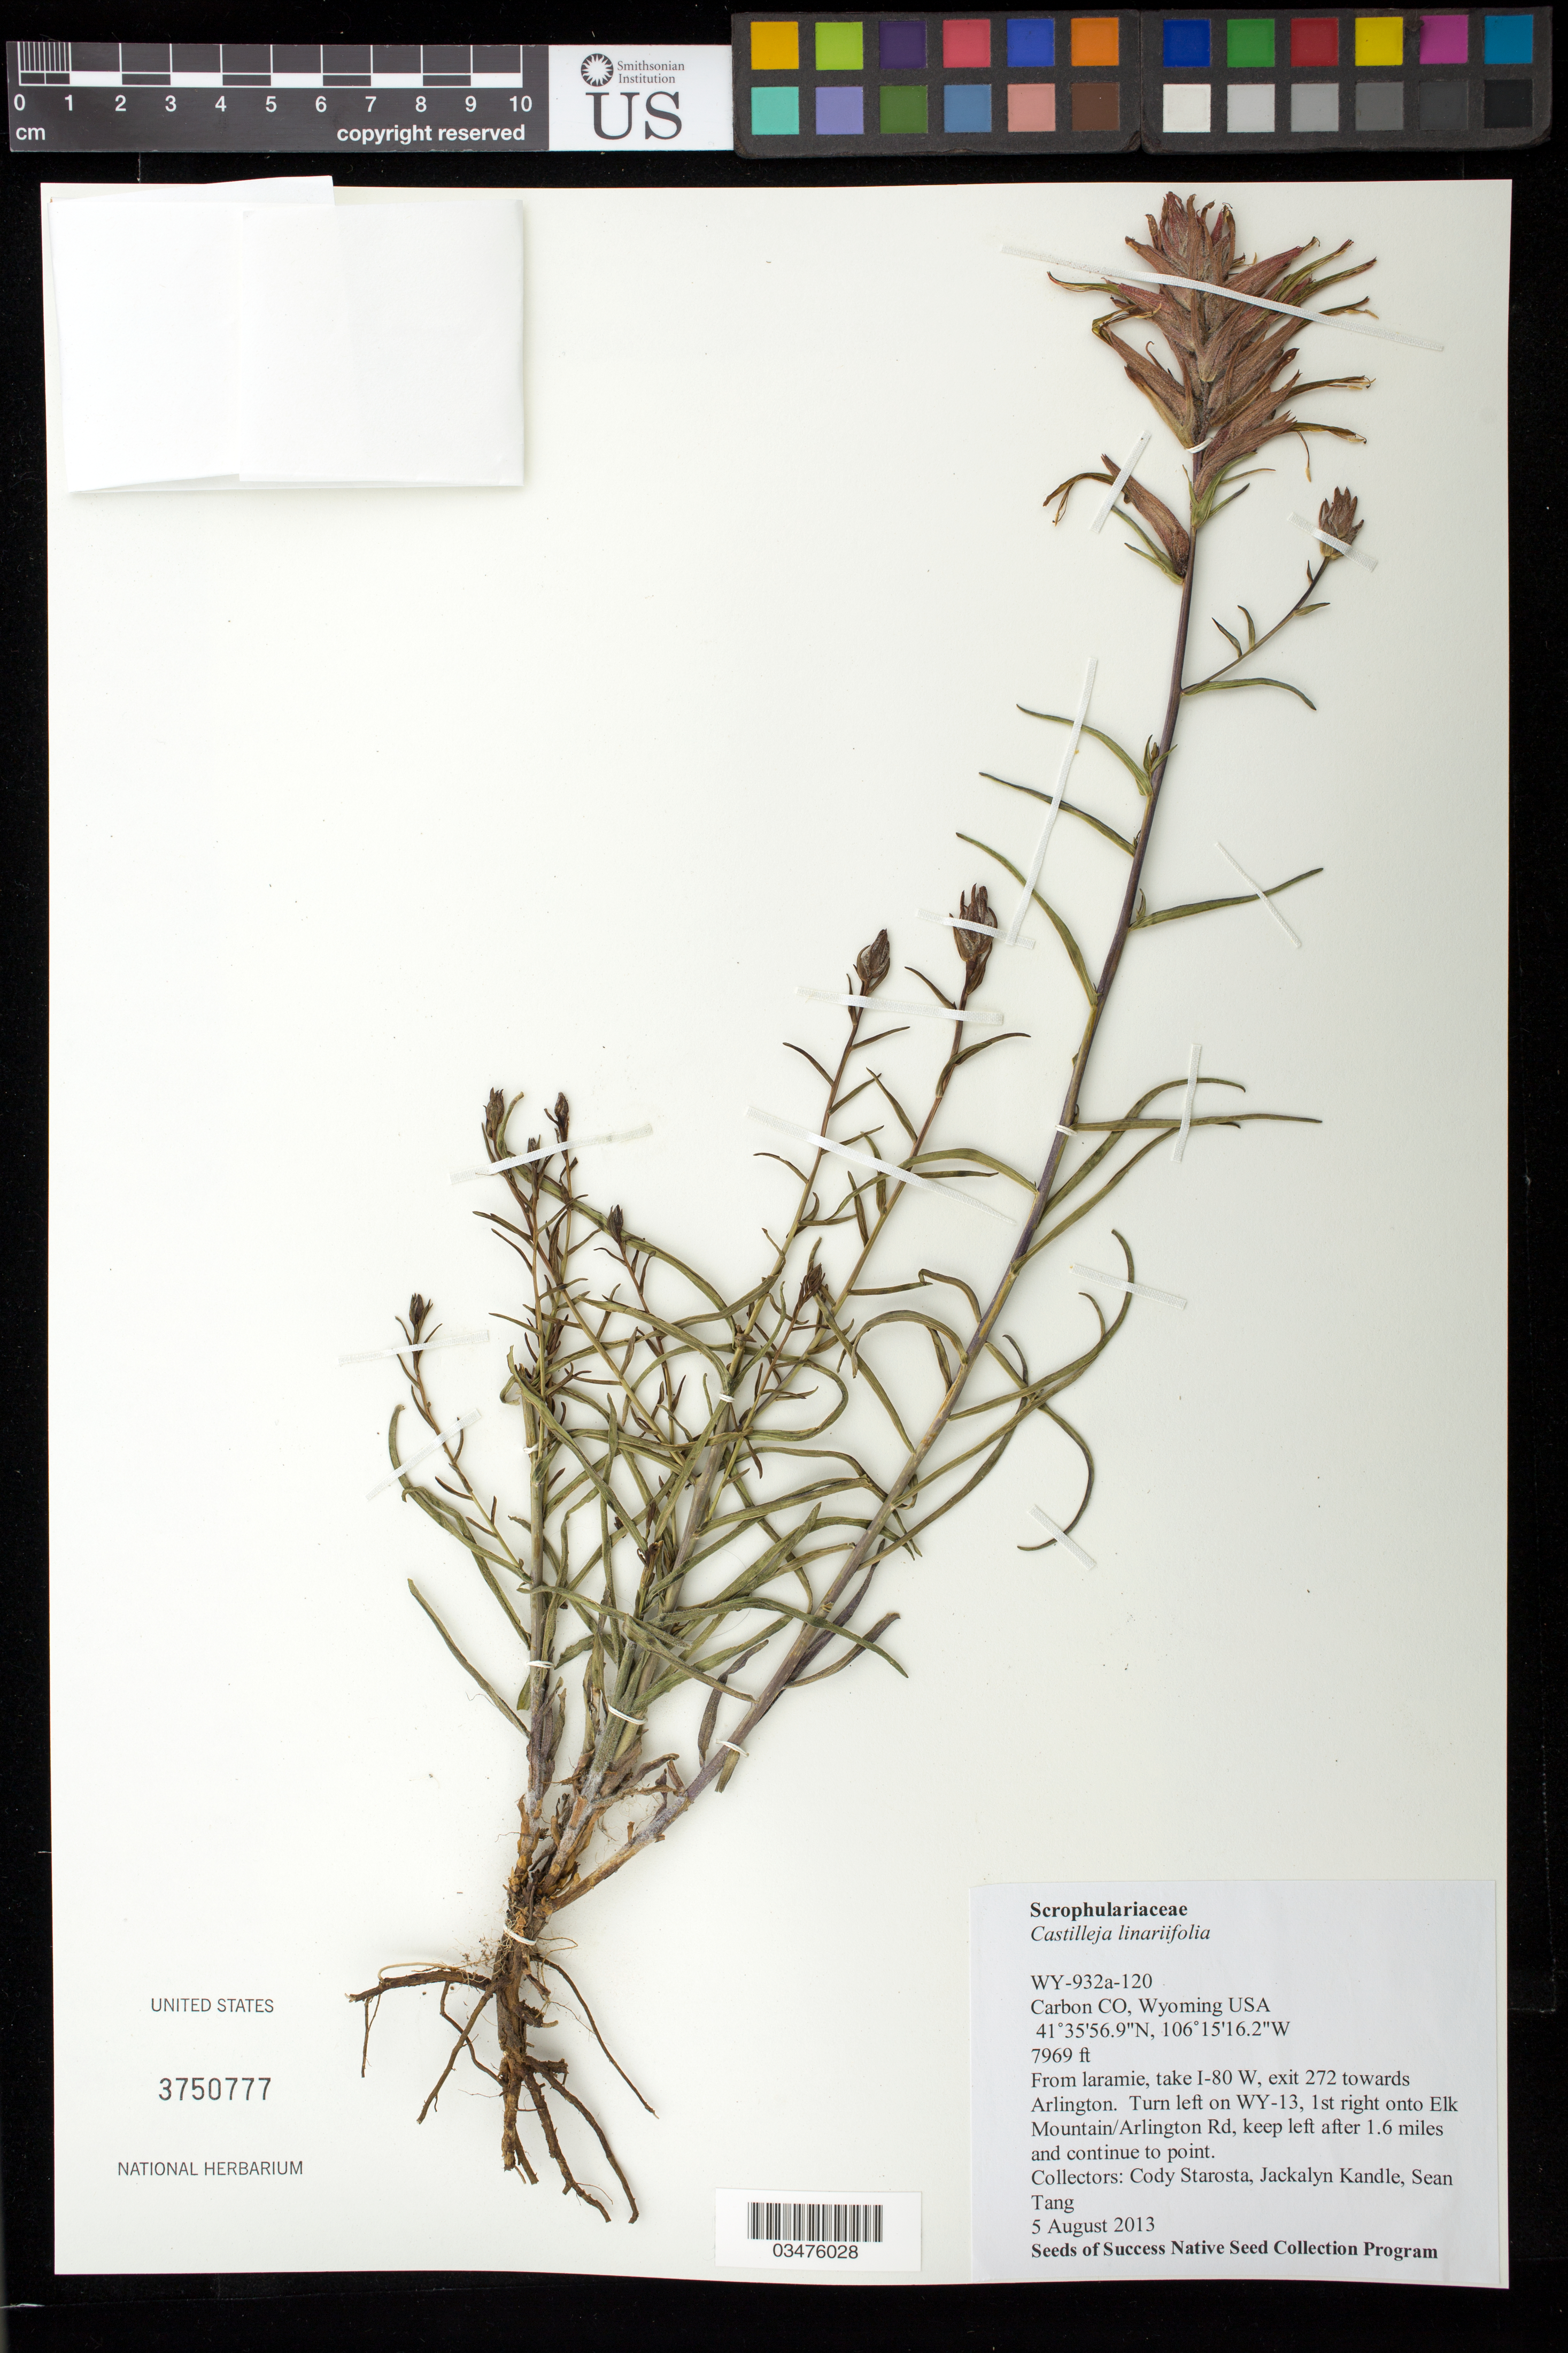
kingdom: Plantae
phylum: Tracheophyta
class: Magnoliopsida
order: Lamiales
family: Orobanchaceae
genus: Castilleja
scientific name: Castilleja linearifolia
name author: Benth.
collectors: C. Starosta, J. Kandle & S. Tang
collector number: WY932A-120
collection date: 2013-08-05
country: United States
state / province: Wyoming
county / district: Carbon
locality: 1.6 mi. on Elk Mountain/Arlington Rd.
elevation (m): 2429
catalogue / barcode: US 3750777